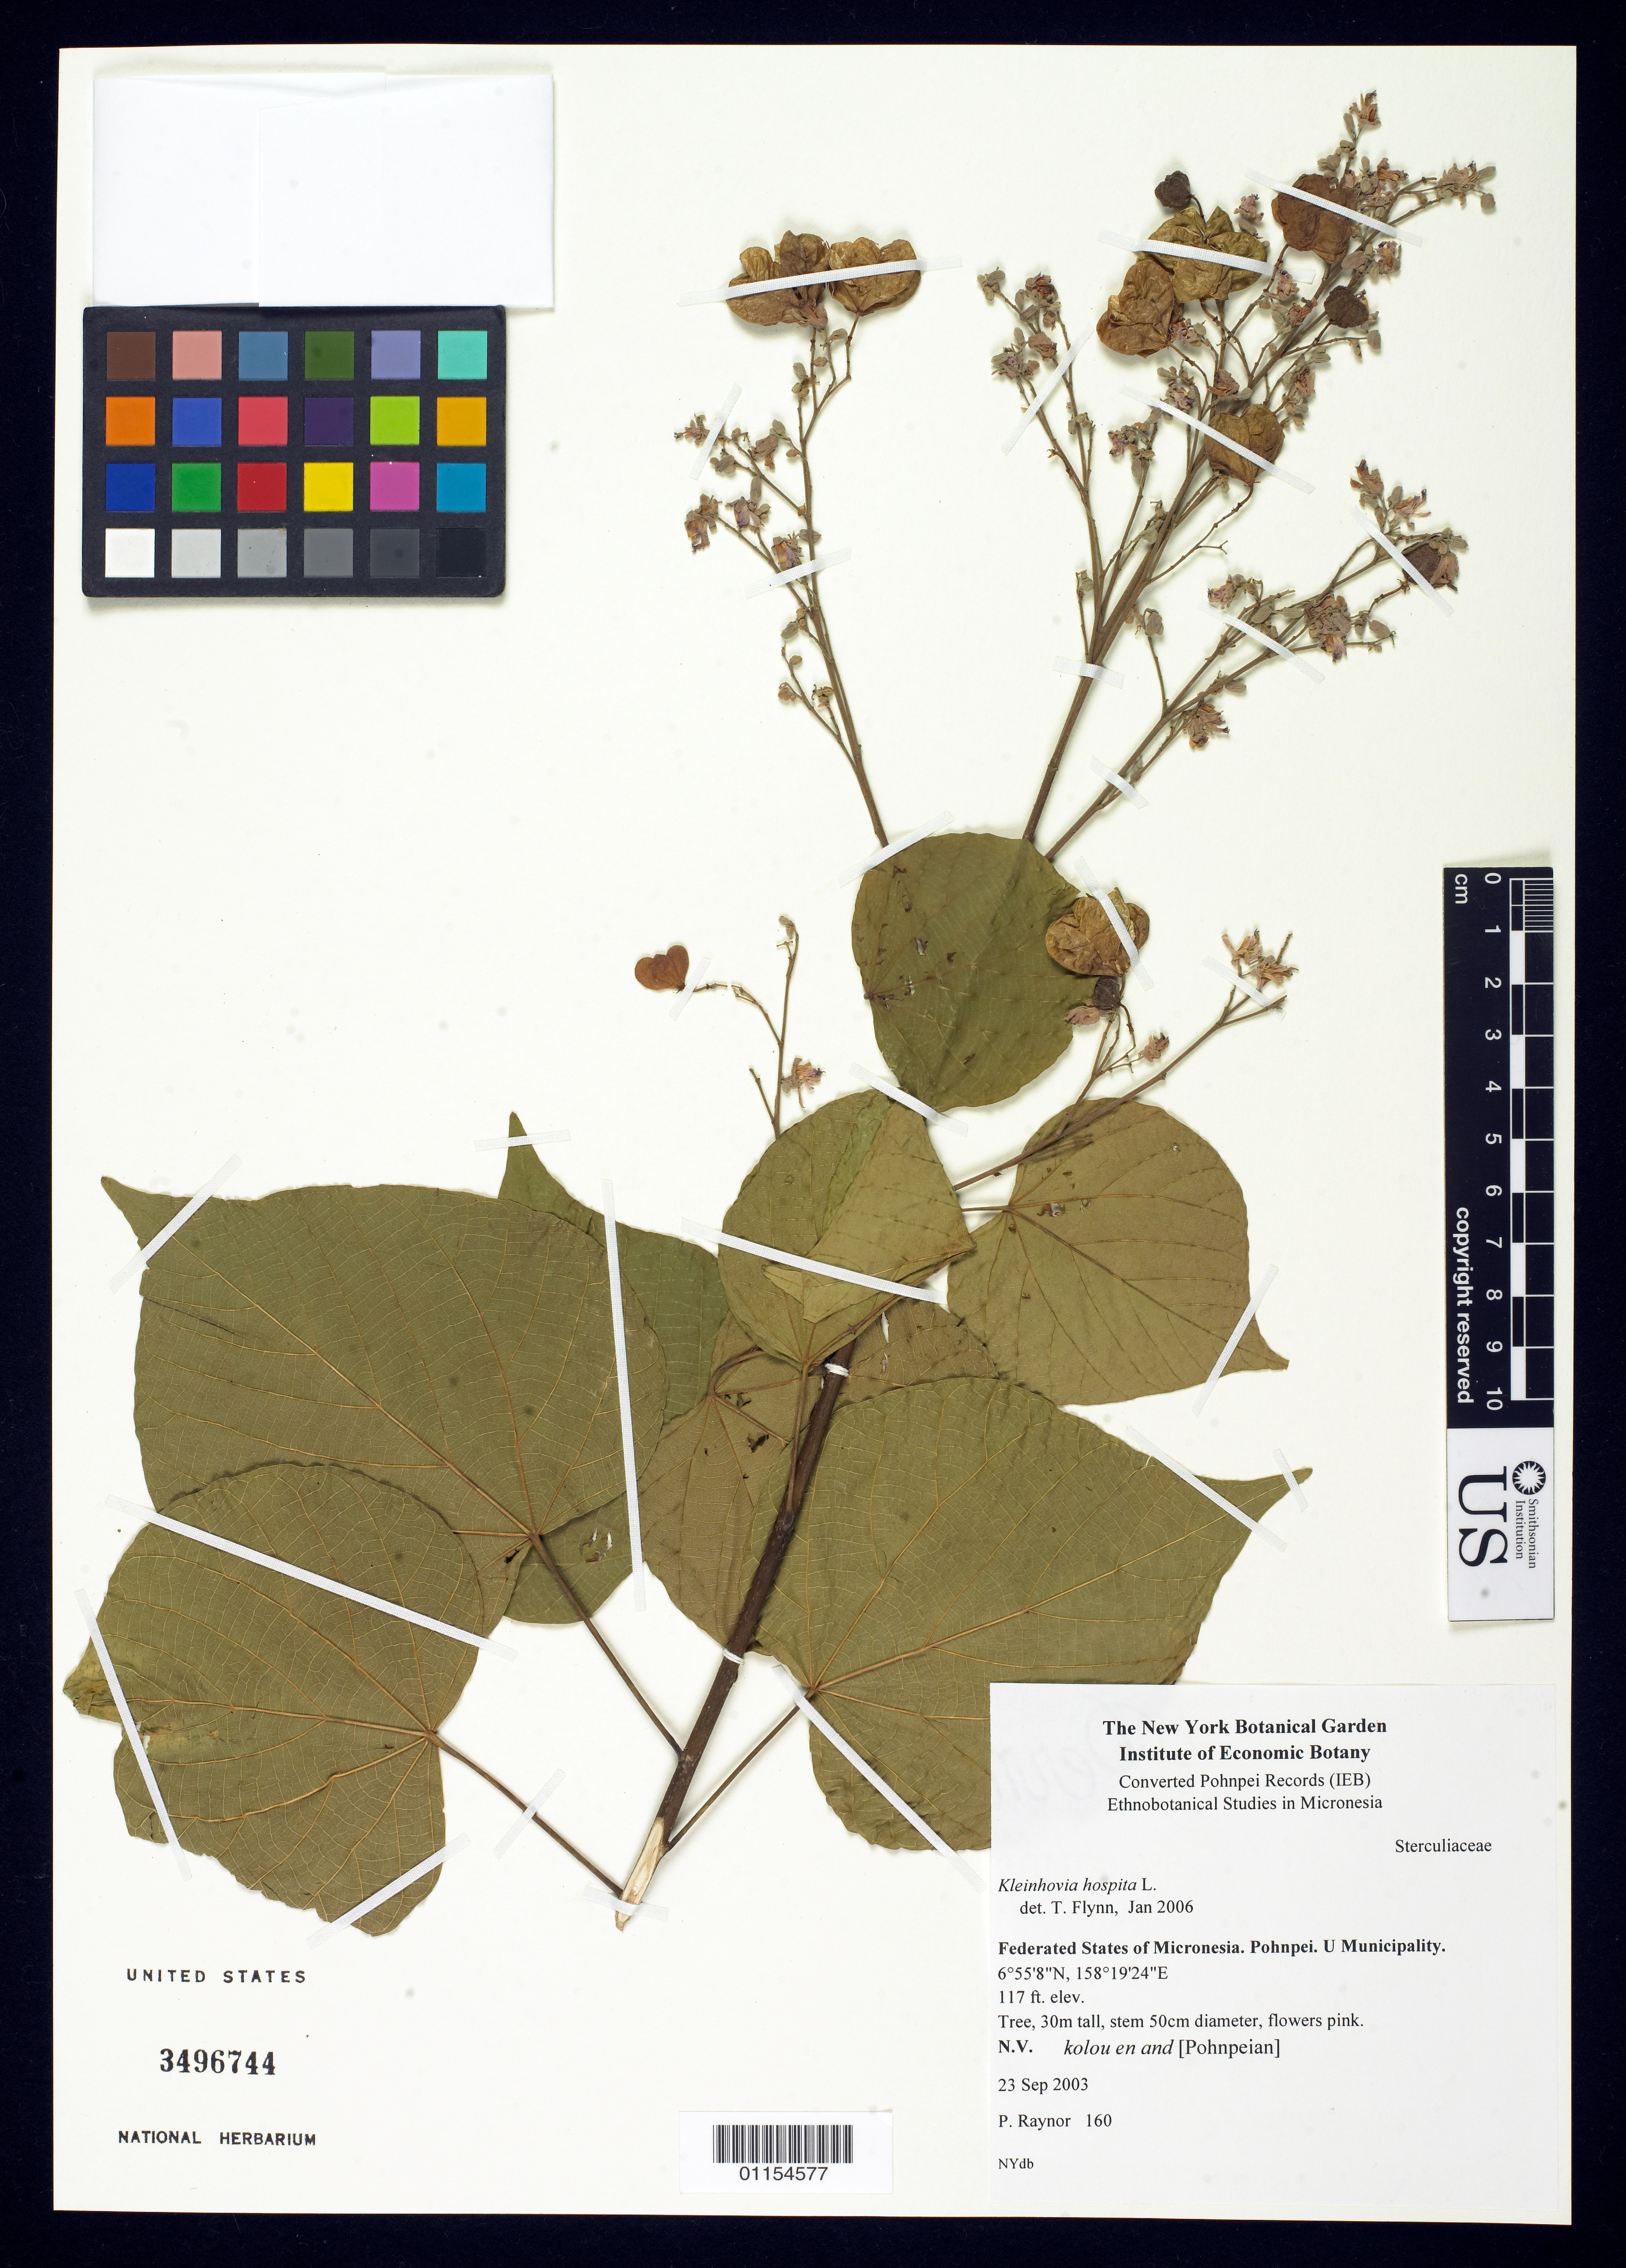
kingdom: Plantae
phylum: Tracheophyta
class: Magnoliopsida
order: Malvales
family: Malvaceae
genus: Kleinhovia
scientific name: Kleinhovia hospita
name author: L.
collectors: P. Raynor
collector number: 160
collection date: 2003-09-23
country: Micronesia, Federated States of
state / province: Pohnpei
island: Pohnpei [Ponape]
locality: U Municipality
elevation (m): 36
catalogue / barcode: US 3496744